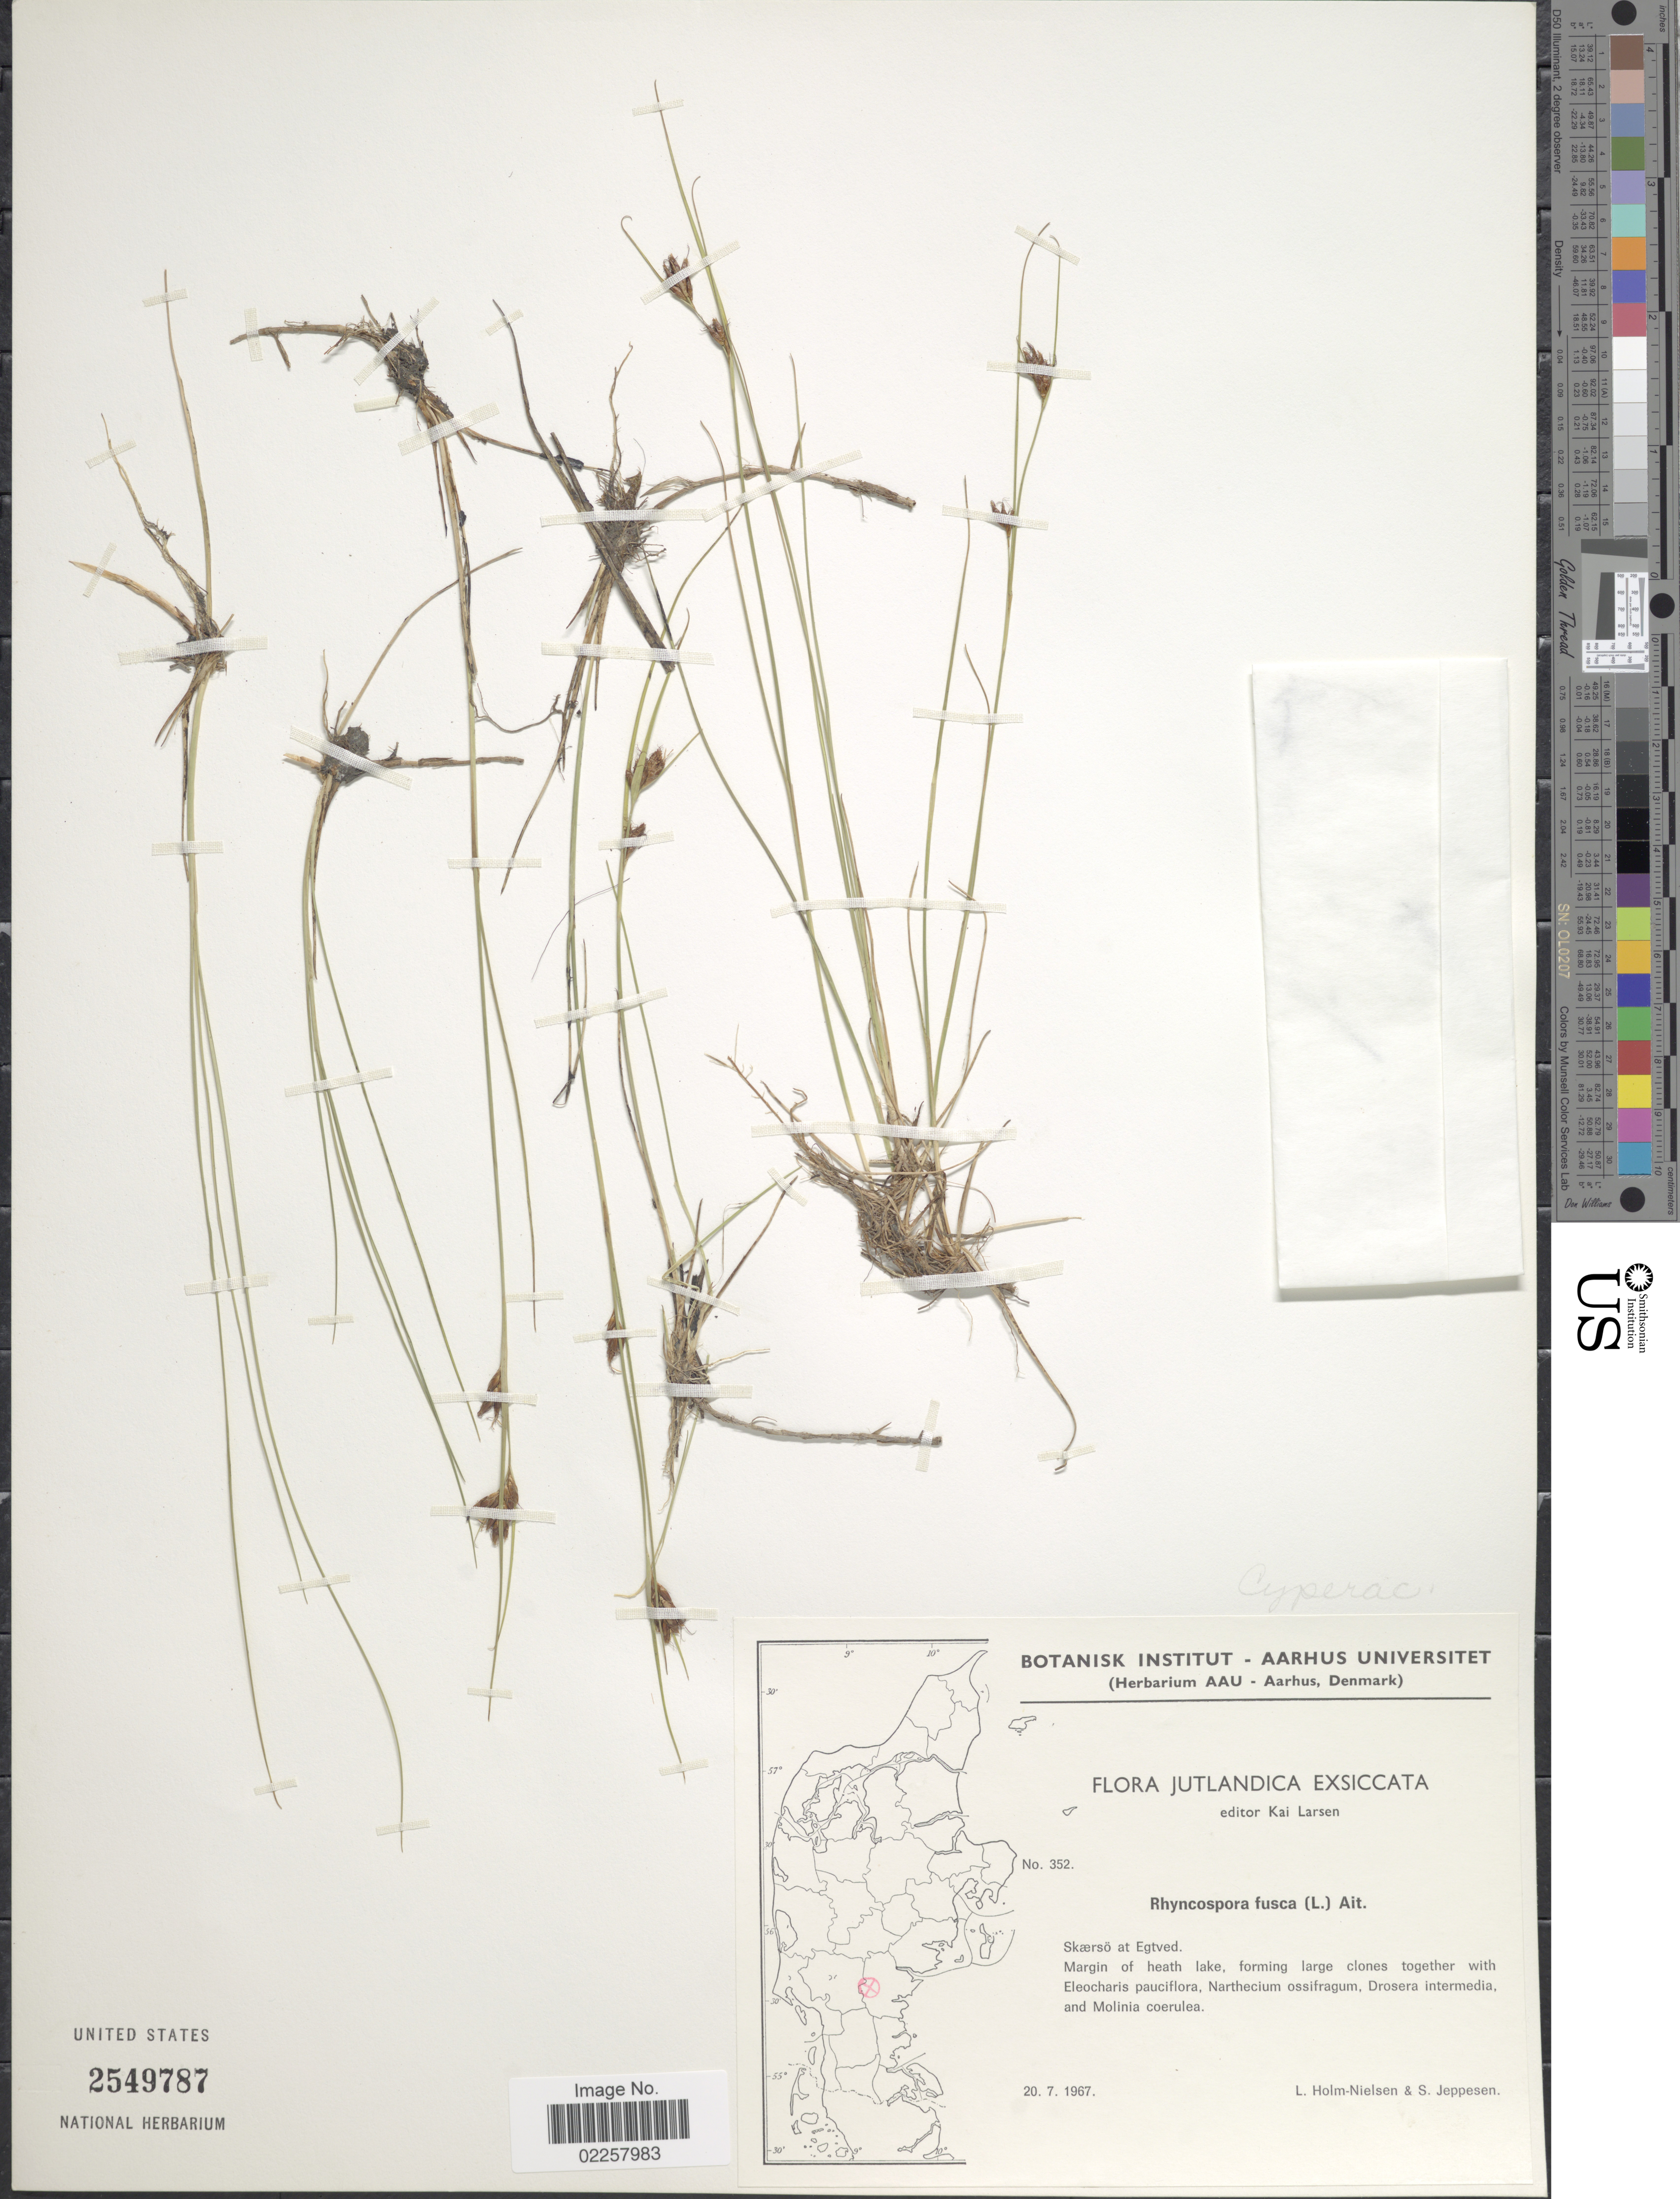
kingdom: Plantae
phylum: Tracheophyta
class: Liliopsida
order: Poales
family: Cyperaceae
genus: Rhynchospora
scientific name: Rhynchospora fusca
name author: (L.) W.T. Aiton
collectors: L. Holm-Nielsen & S. Jeppesen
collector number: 352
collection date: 1967-07-20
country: Denmark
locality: Jutlandica, Skaerso at Egtved, Margin of heat lake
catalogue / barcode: US 2549787